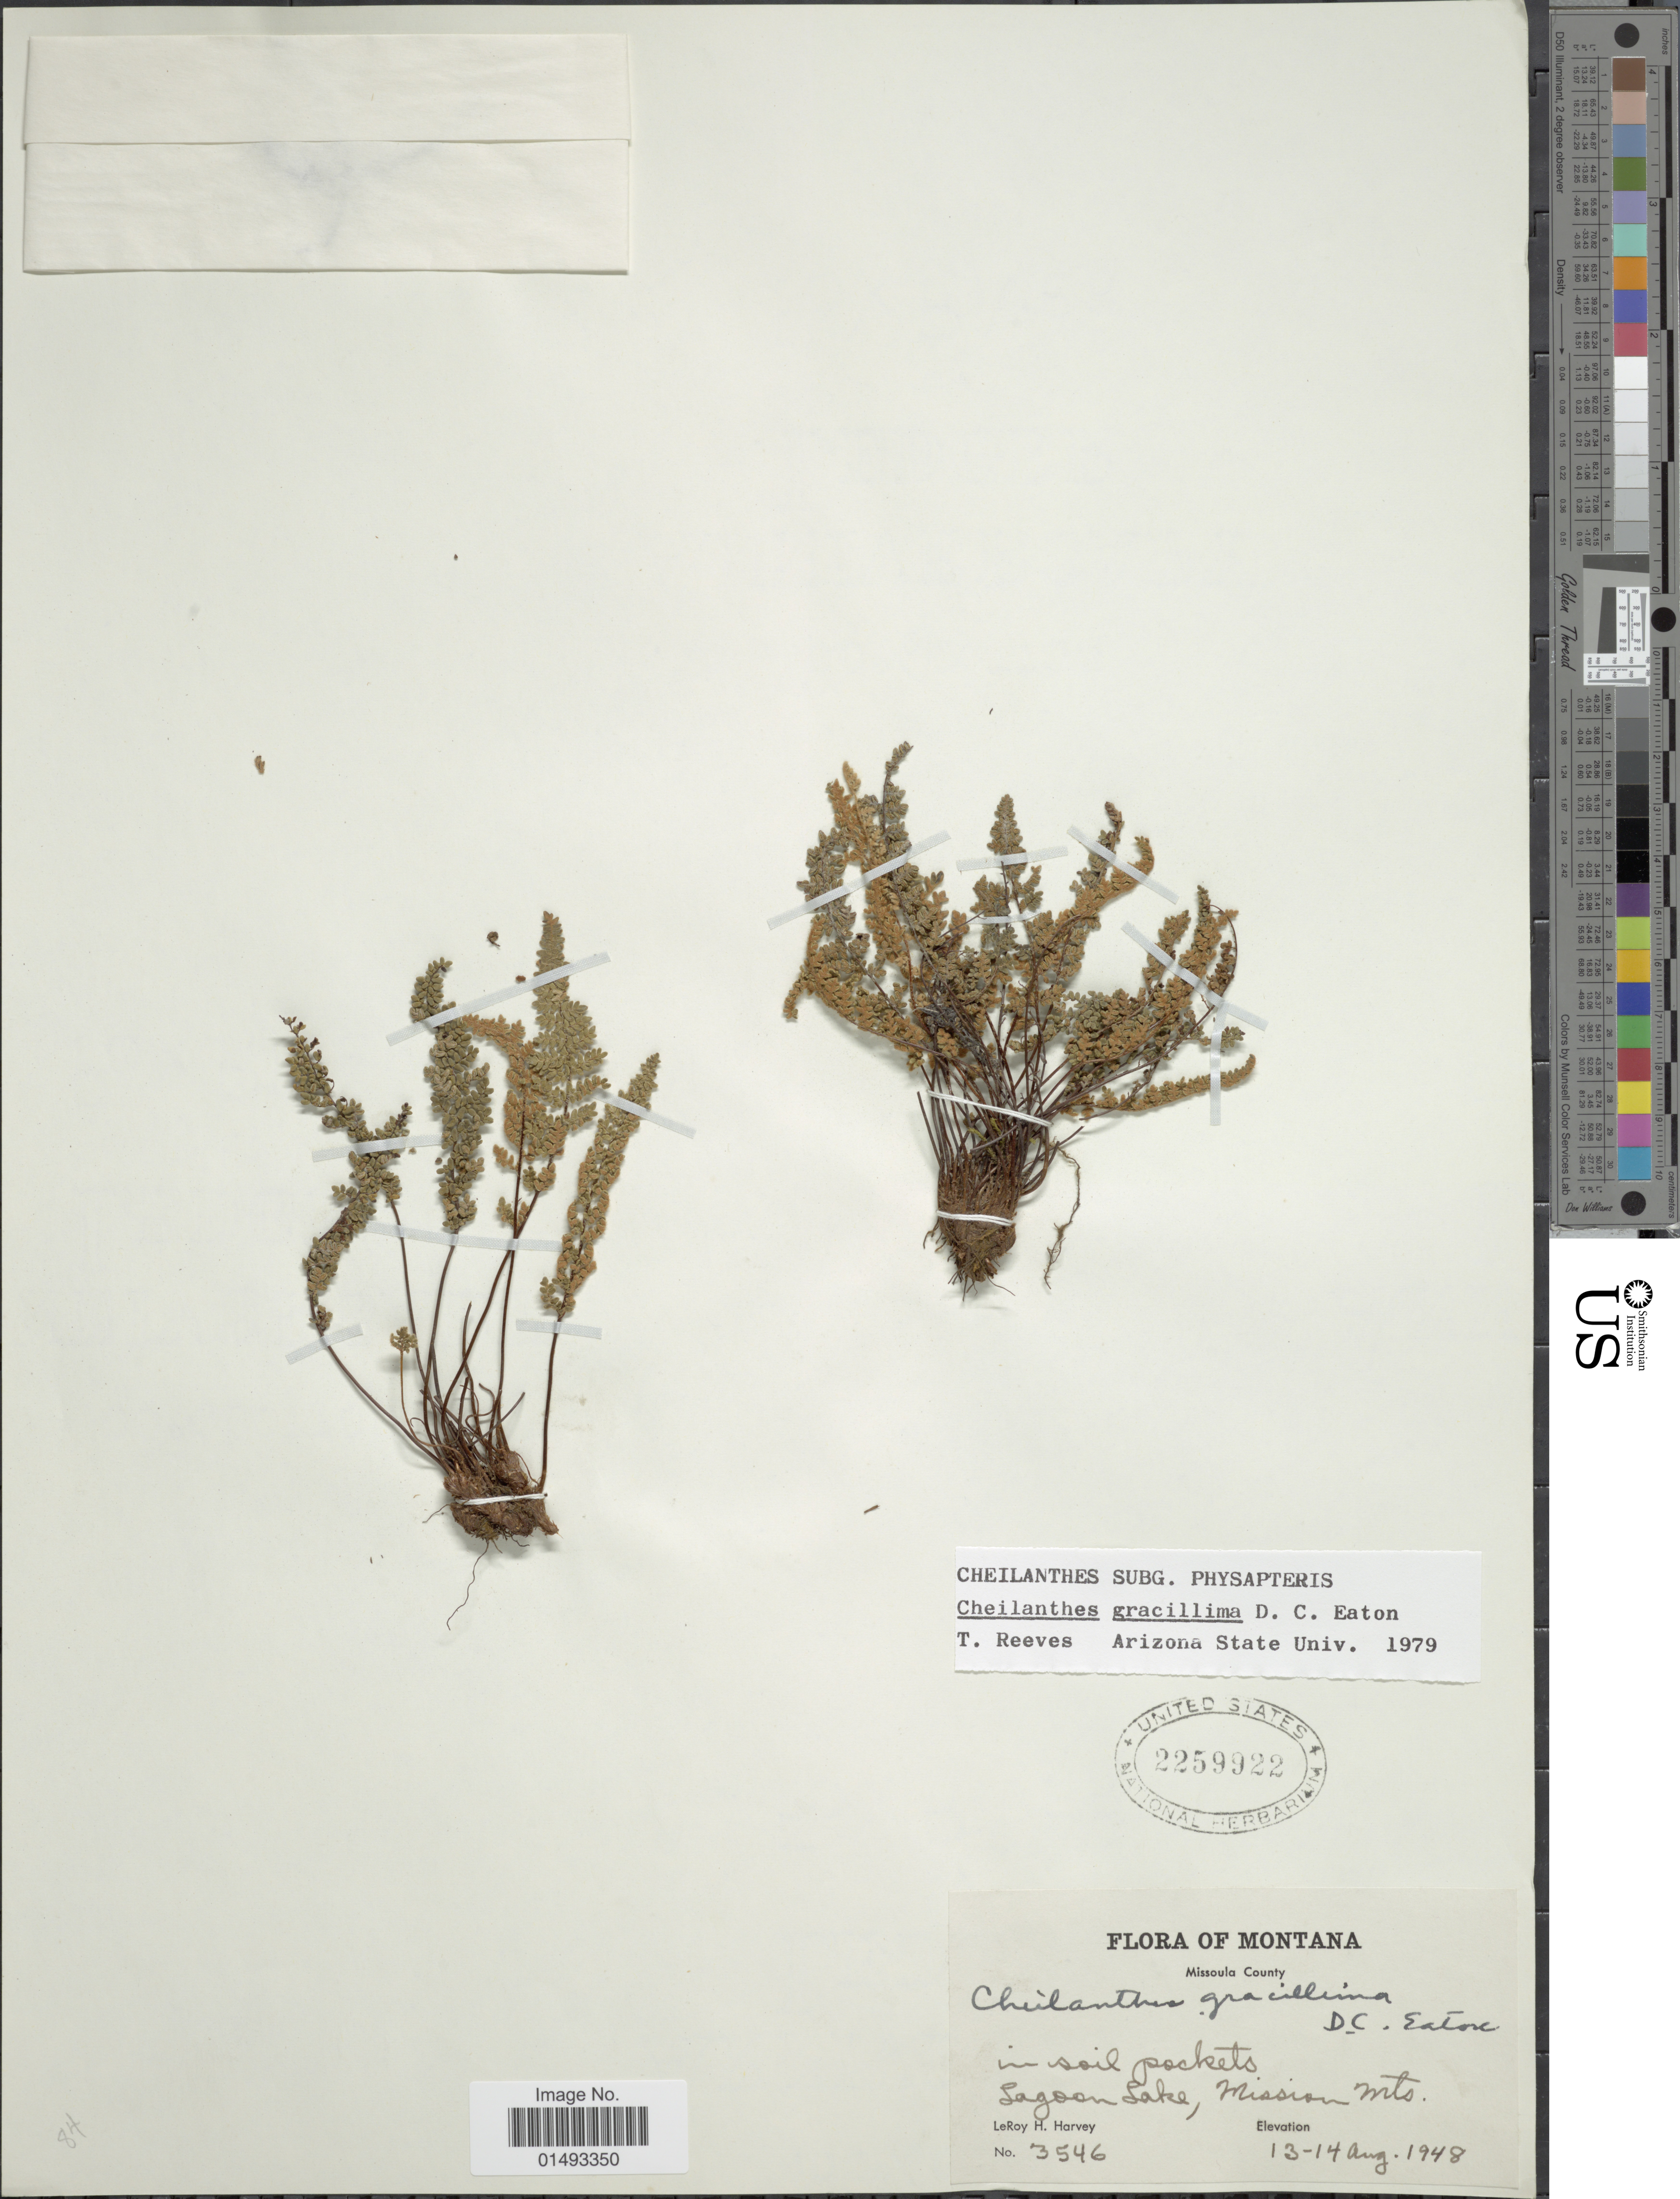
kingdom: Plantae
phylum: Tracheophyta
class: Polypodiopsida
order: Polypodiales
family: Pteridaceae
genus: Myriopteris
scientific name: Myriopteris gracillima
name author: (D.C. Eaton) J. Sm.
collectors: L. H. Harvey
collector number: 3546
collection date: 1948-08-13/1948-08-14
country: United States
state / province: Montana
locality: Missoula County, In soil pockets, Lagoon Lake, Mission Mts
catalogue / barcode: US 2259922